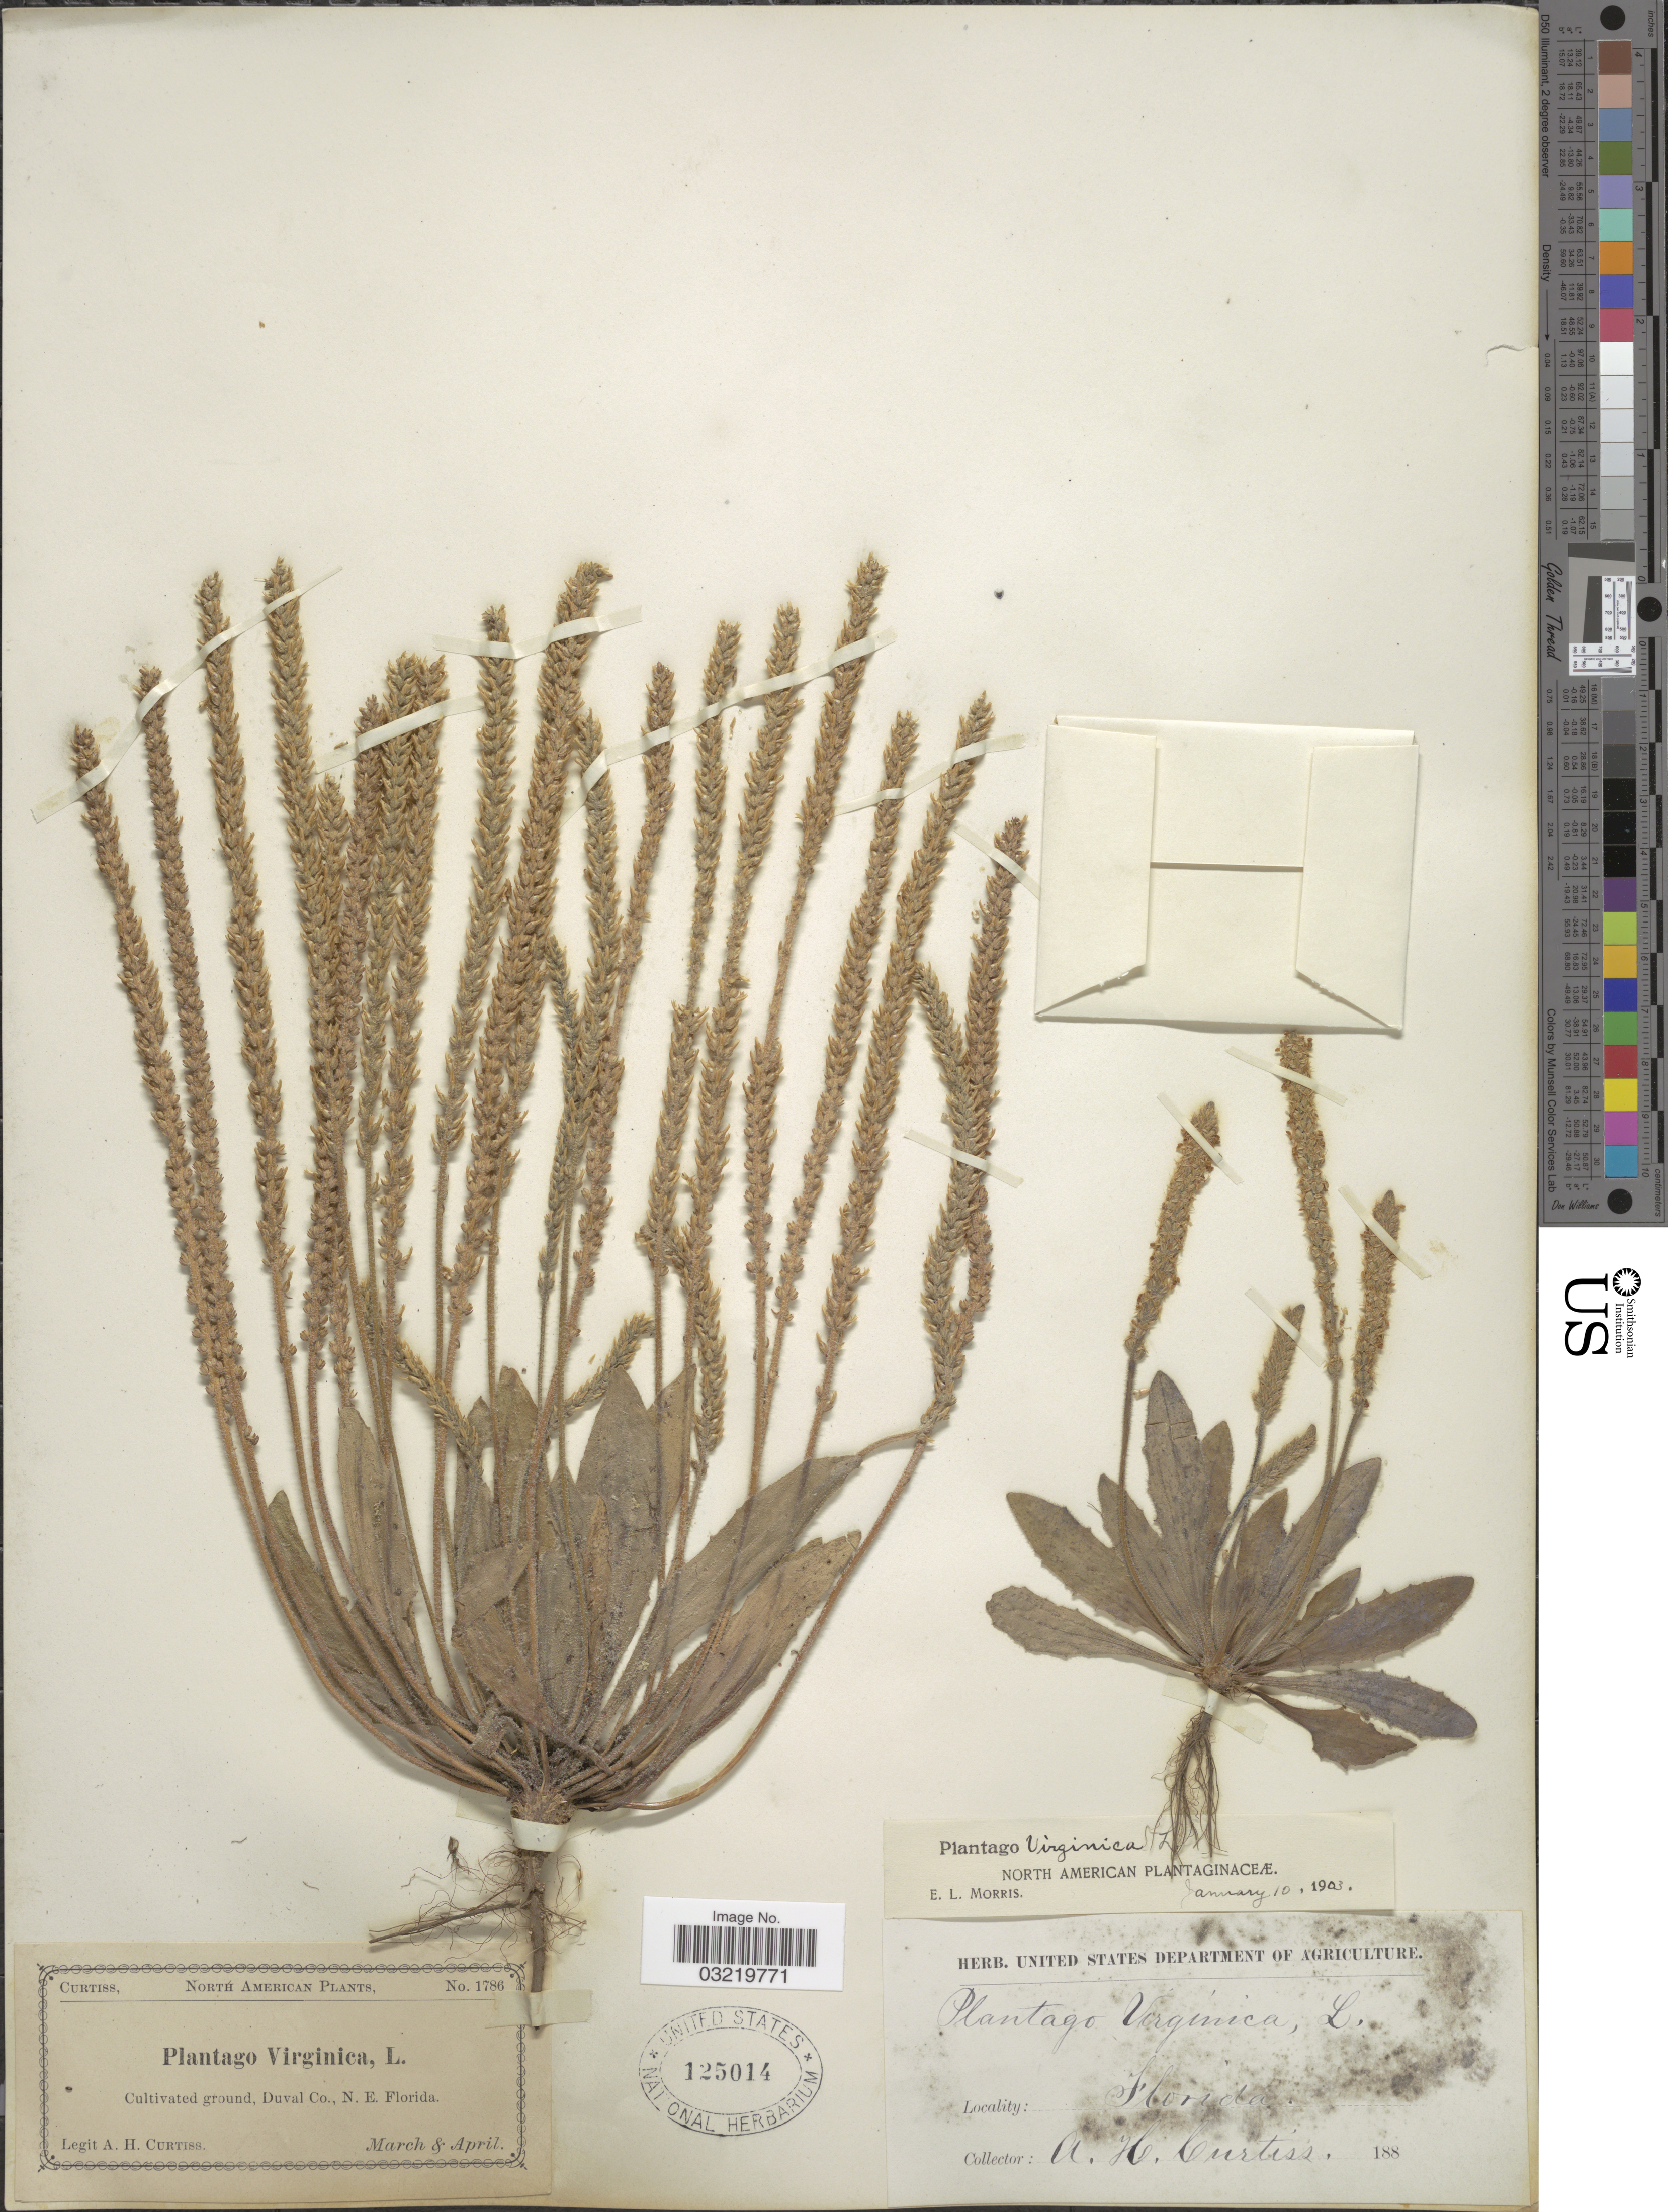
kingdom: Plantae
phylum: Tracheophyta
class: Magnoliopsida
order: Lamiales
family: Plantaginaceae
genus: Plantago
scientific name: Plantago virginica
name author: L.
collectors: A. H. Curtiss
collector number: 1786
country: United States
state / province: Florida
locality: Cultivated ground, Duval Co., N.E. Florida.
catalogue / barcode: US 125014